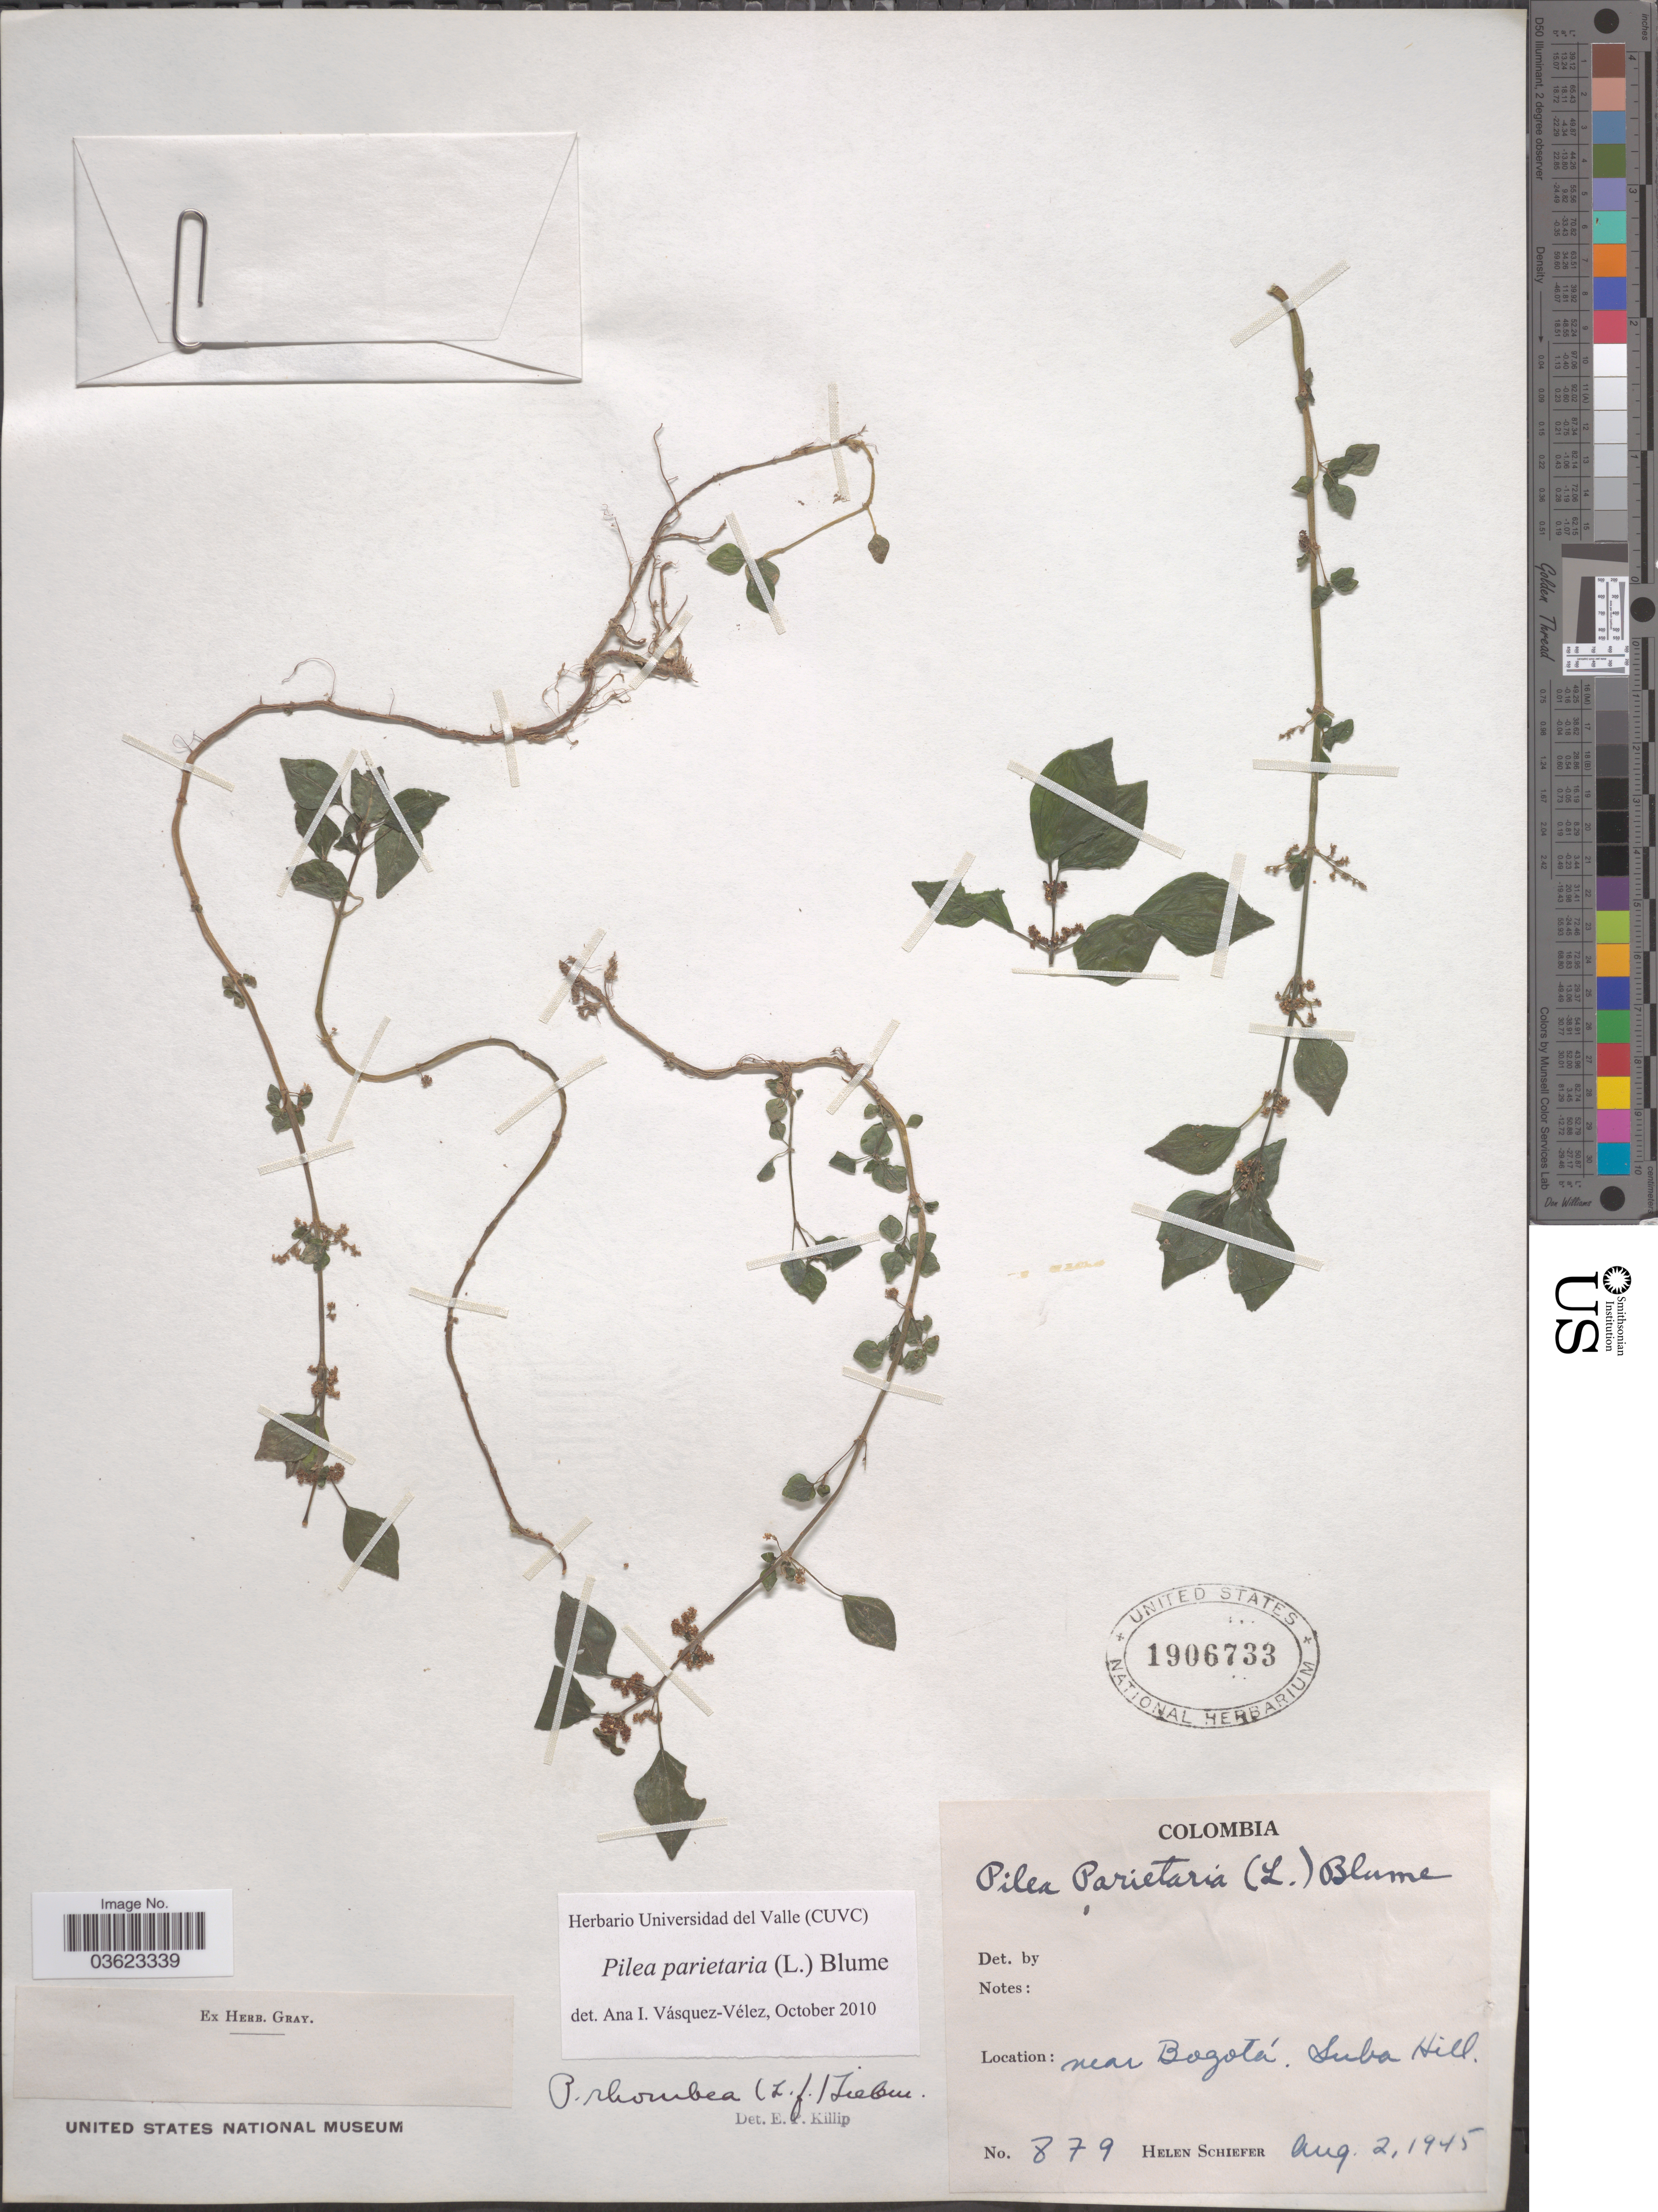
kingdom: Plantae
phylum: Tracheophyta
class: Magnoliopsida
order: Rosales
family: Urticaceae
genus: Pilea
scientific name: Pilea parietaria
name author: (L.) Blume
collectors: H. Schiefer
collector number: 879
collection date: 1945-08-02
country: Colombia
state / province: Bogota D.C.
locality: Near Bogotá. Suba Hill.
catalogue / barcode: US 1906733